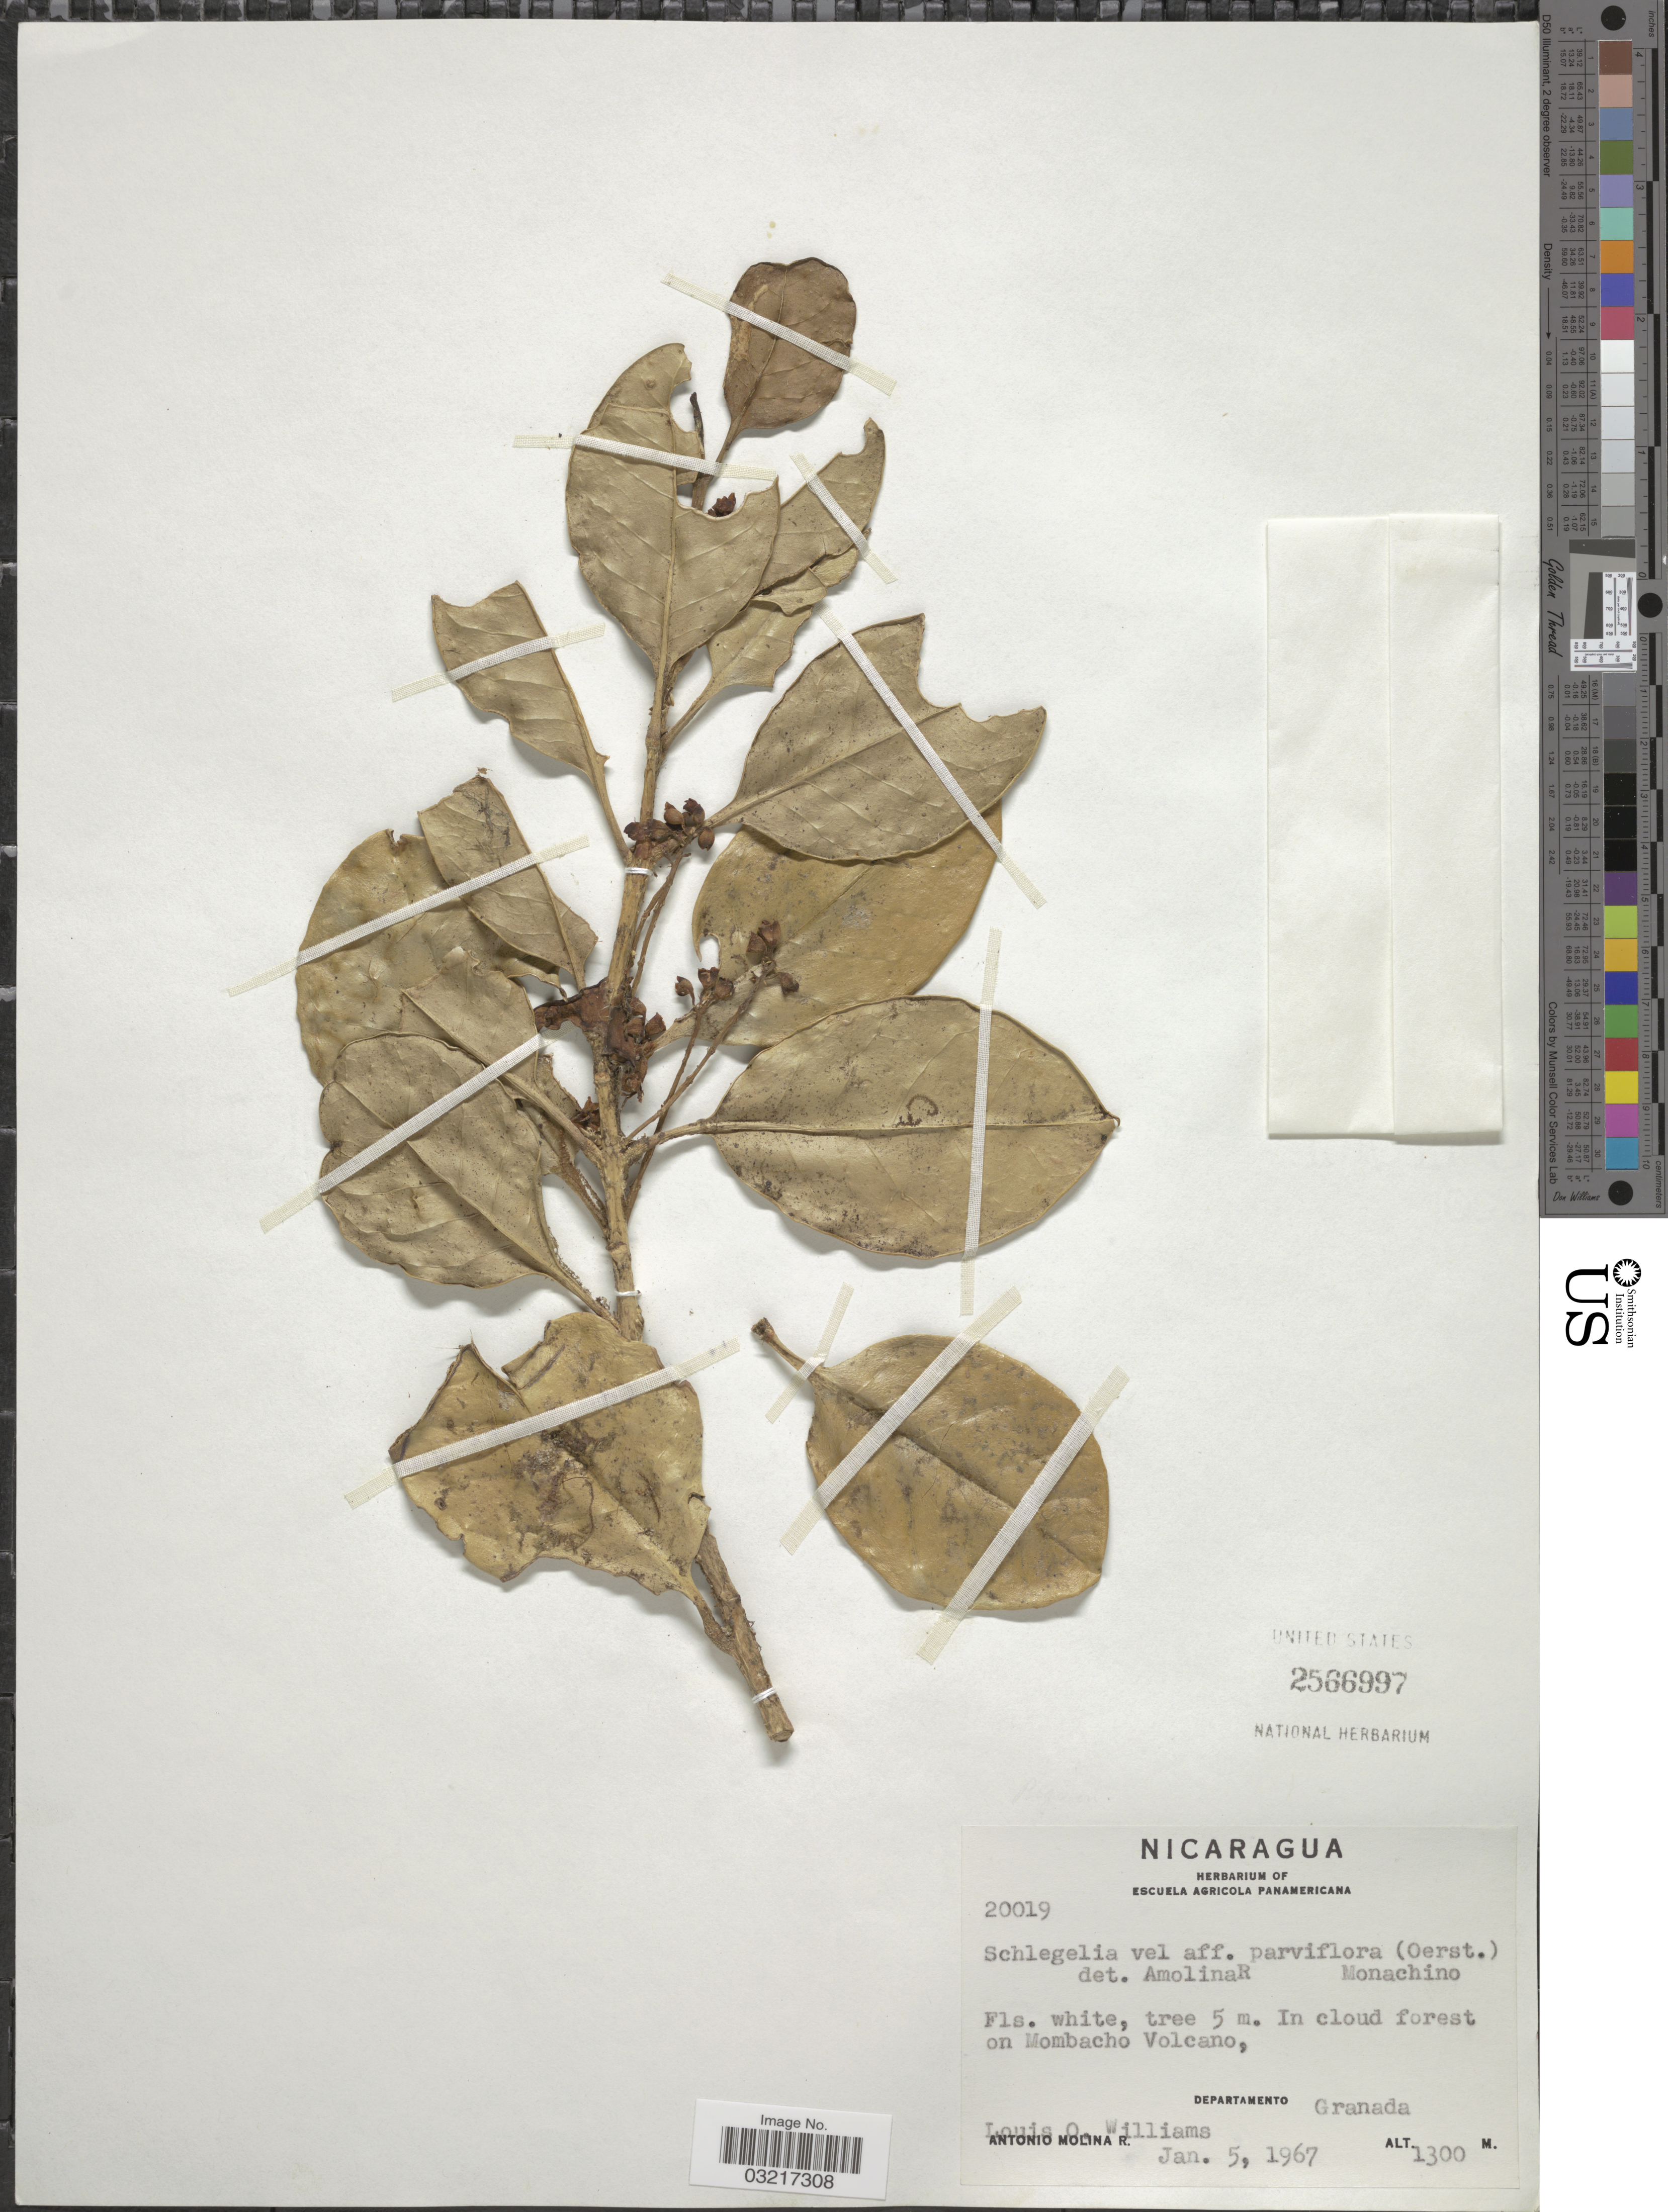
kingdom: Plantae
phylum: Tracheophyta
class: Magnoliopsida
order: Lamiales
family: Schlegeliaceae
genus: Schlegelia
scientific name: Schlegelia parviflora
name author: (Oerst.) Monach.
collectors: L. O. Williams & A. Molina R.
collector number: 20019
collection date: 1967-01-05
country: Nicaragua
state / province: Granada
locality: In cloud forest on Mombacho Volcano, Departamento Granada.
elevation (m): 1300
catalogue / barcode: US 2566997